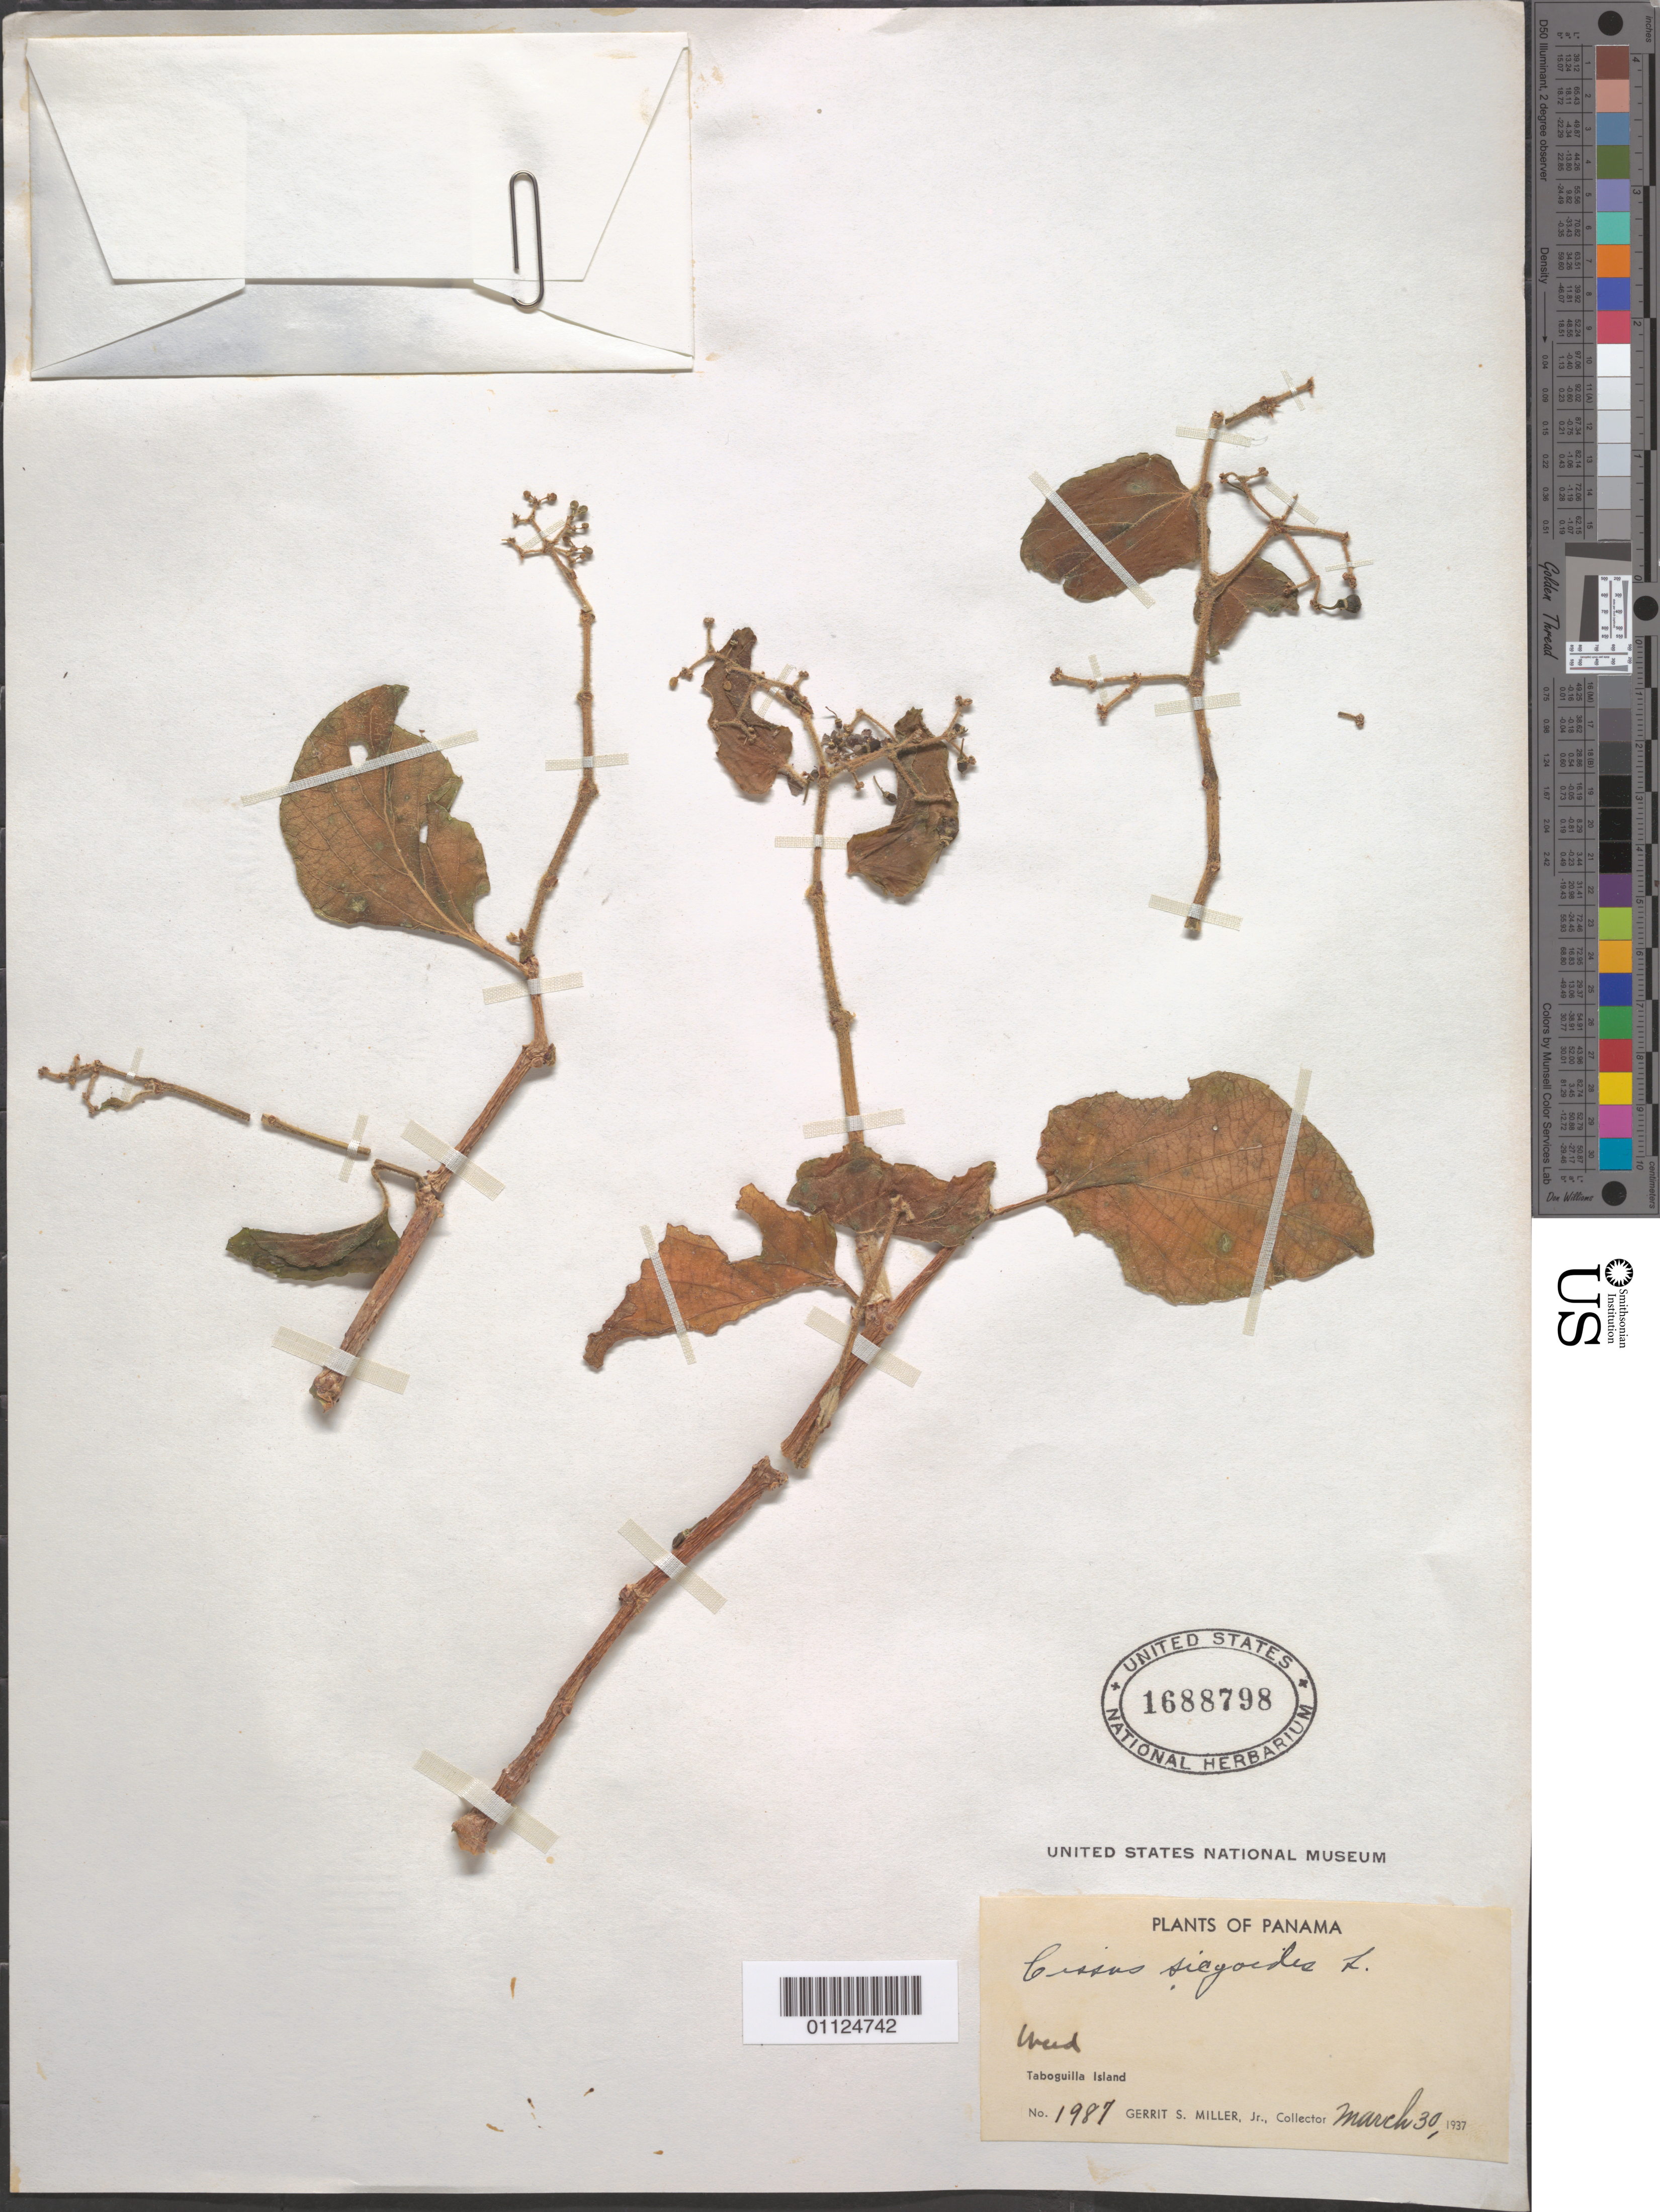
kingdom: Plantae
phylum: Tracheophyta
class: Magnoliopsida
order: Vitales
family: Vitaceae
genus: Cissus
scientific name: Cissus verticillata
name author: (L.) Nicolson & C.E. Jarvis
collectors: G. S. Miller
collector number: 1987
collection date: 1937-03-30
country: Panama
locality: Taboguilla Island.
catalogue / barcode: US 1688798